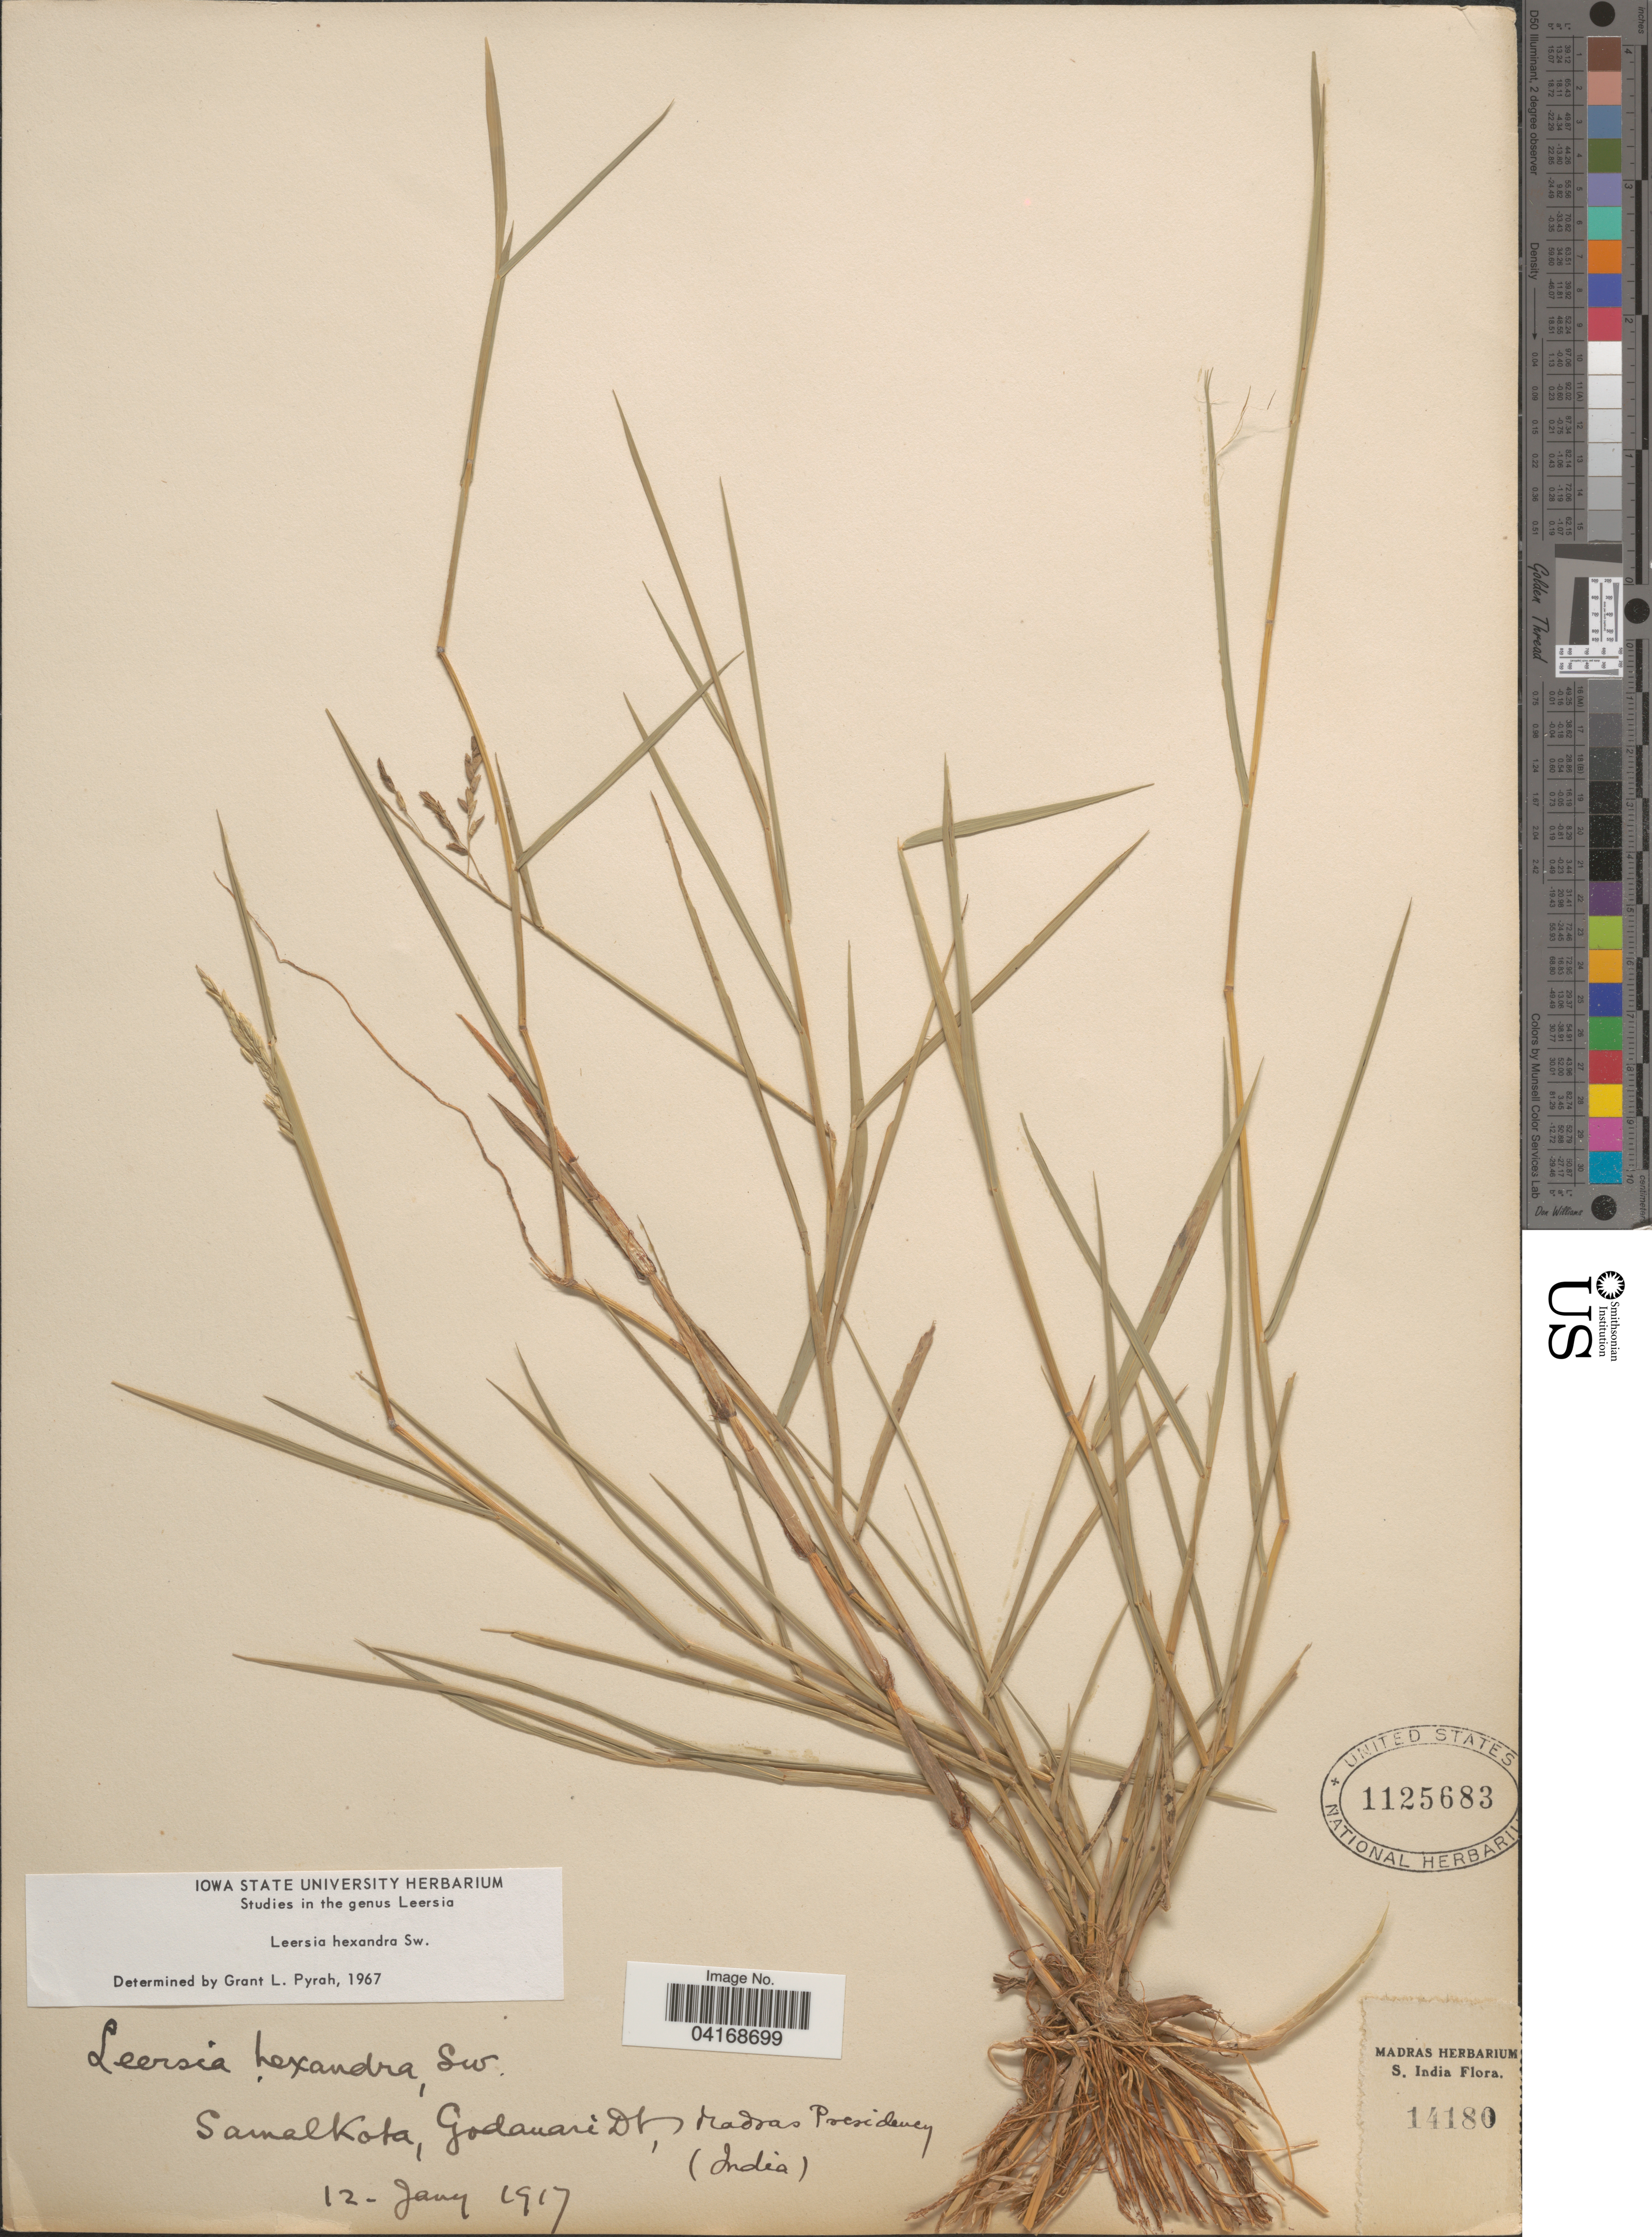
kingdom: Plantae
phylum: Tracheophyta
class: Liliopsida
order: Poales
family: Poaceae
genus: Leersia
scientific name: Leersia hexandra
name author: Sw.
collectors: Ex herb. Madras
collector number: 14180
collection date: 1917-01-12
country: India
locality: Samalkota, Godavari Dt, Madras Presidency. S. India.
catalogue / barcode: US 1125683